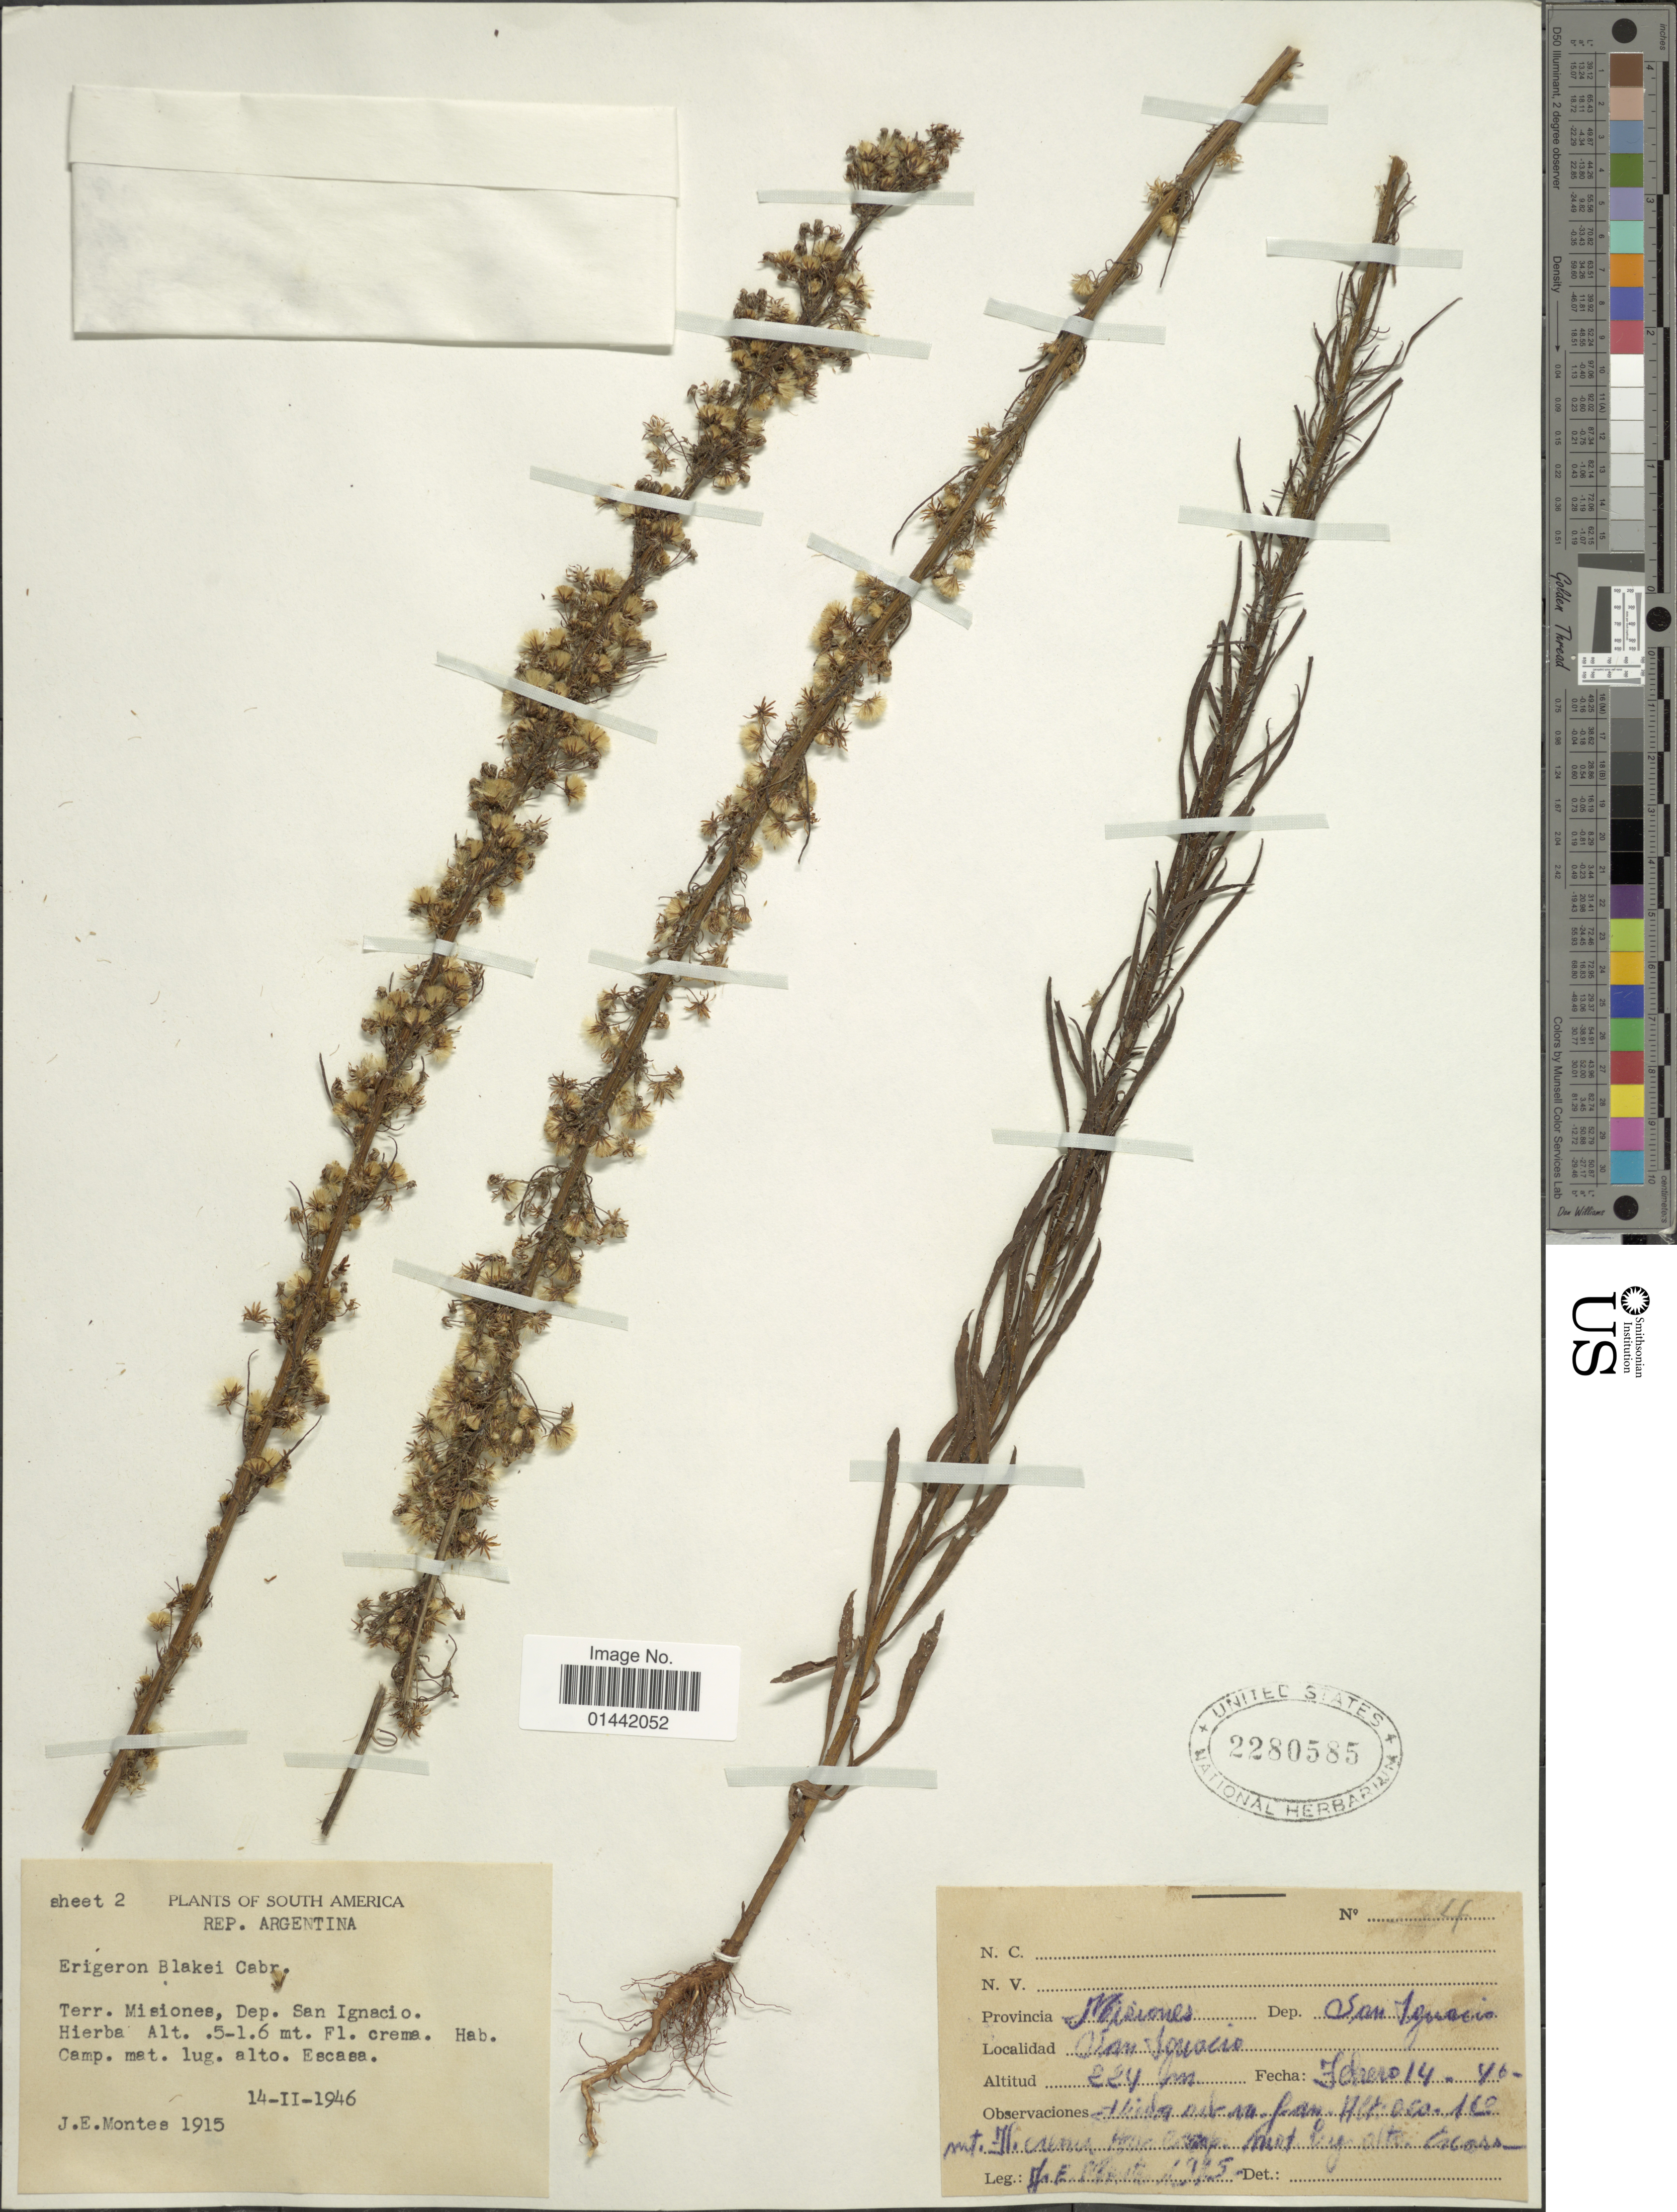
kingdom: Plantae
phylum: Tracheophyta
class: Magnoliopsida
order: Asterales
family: Asteraceae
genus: Erigeron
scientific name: Erigeron blakei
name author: Cabrera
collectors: J. E. Montes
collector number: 1915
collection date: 1946-02-14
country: Argentina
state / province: Misiones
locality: South America, Terr. Misiones, Dep. San Ignacio, Camp. mat. lug. alta. Escasa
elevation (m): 0.5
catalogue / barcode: US 2280585